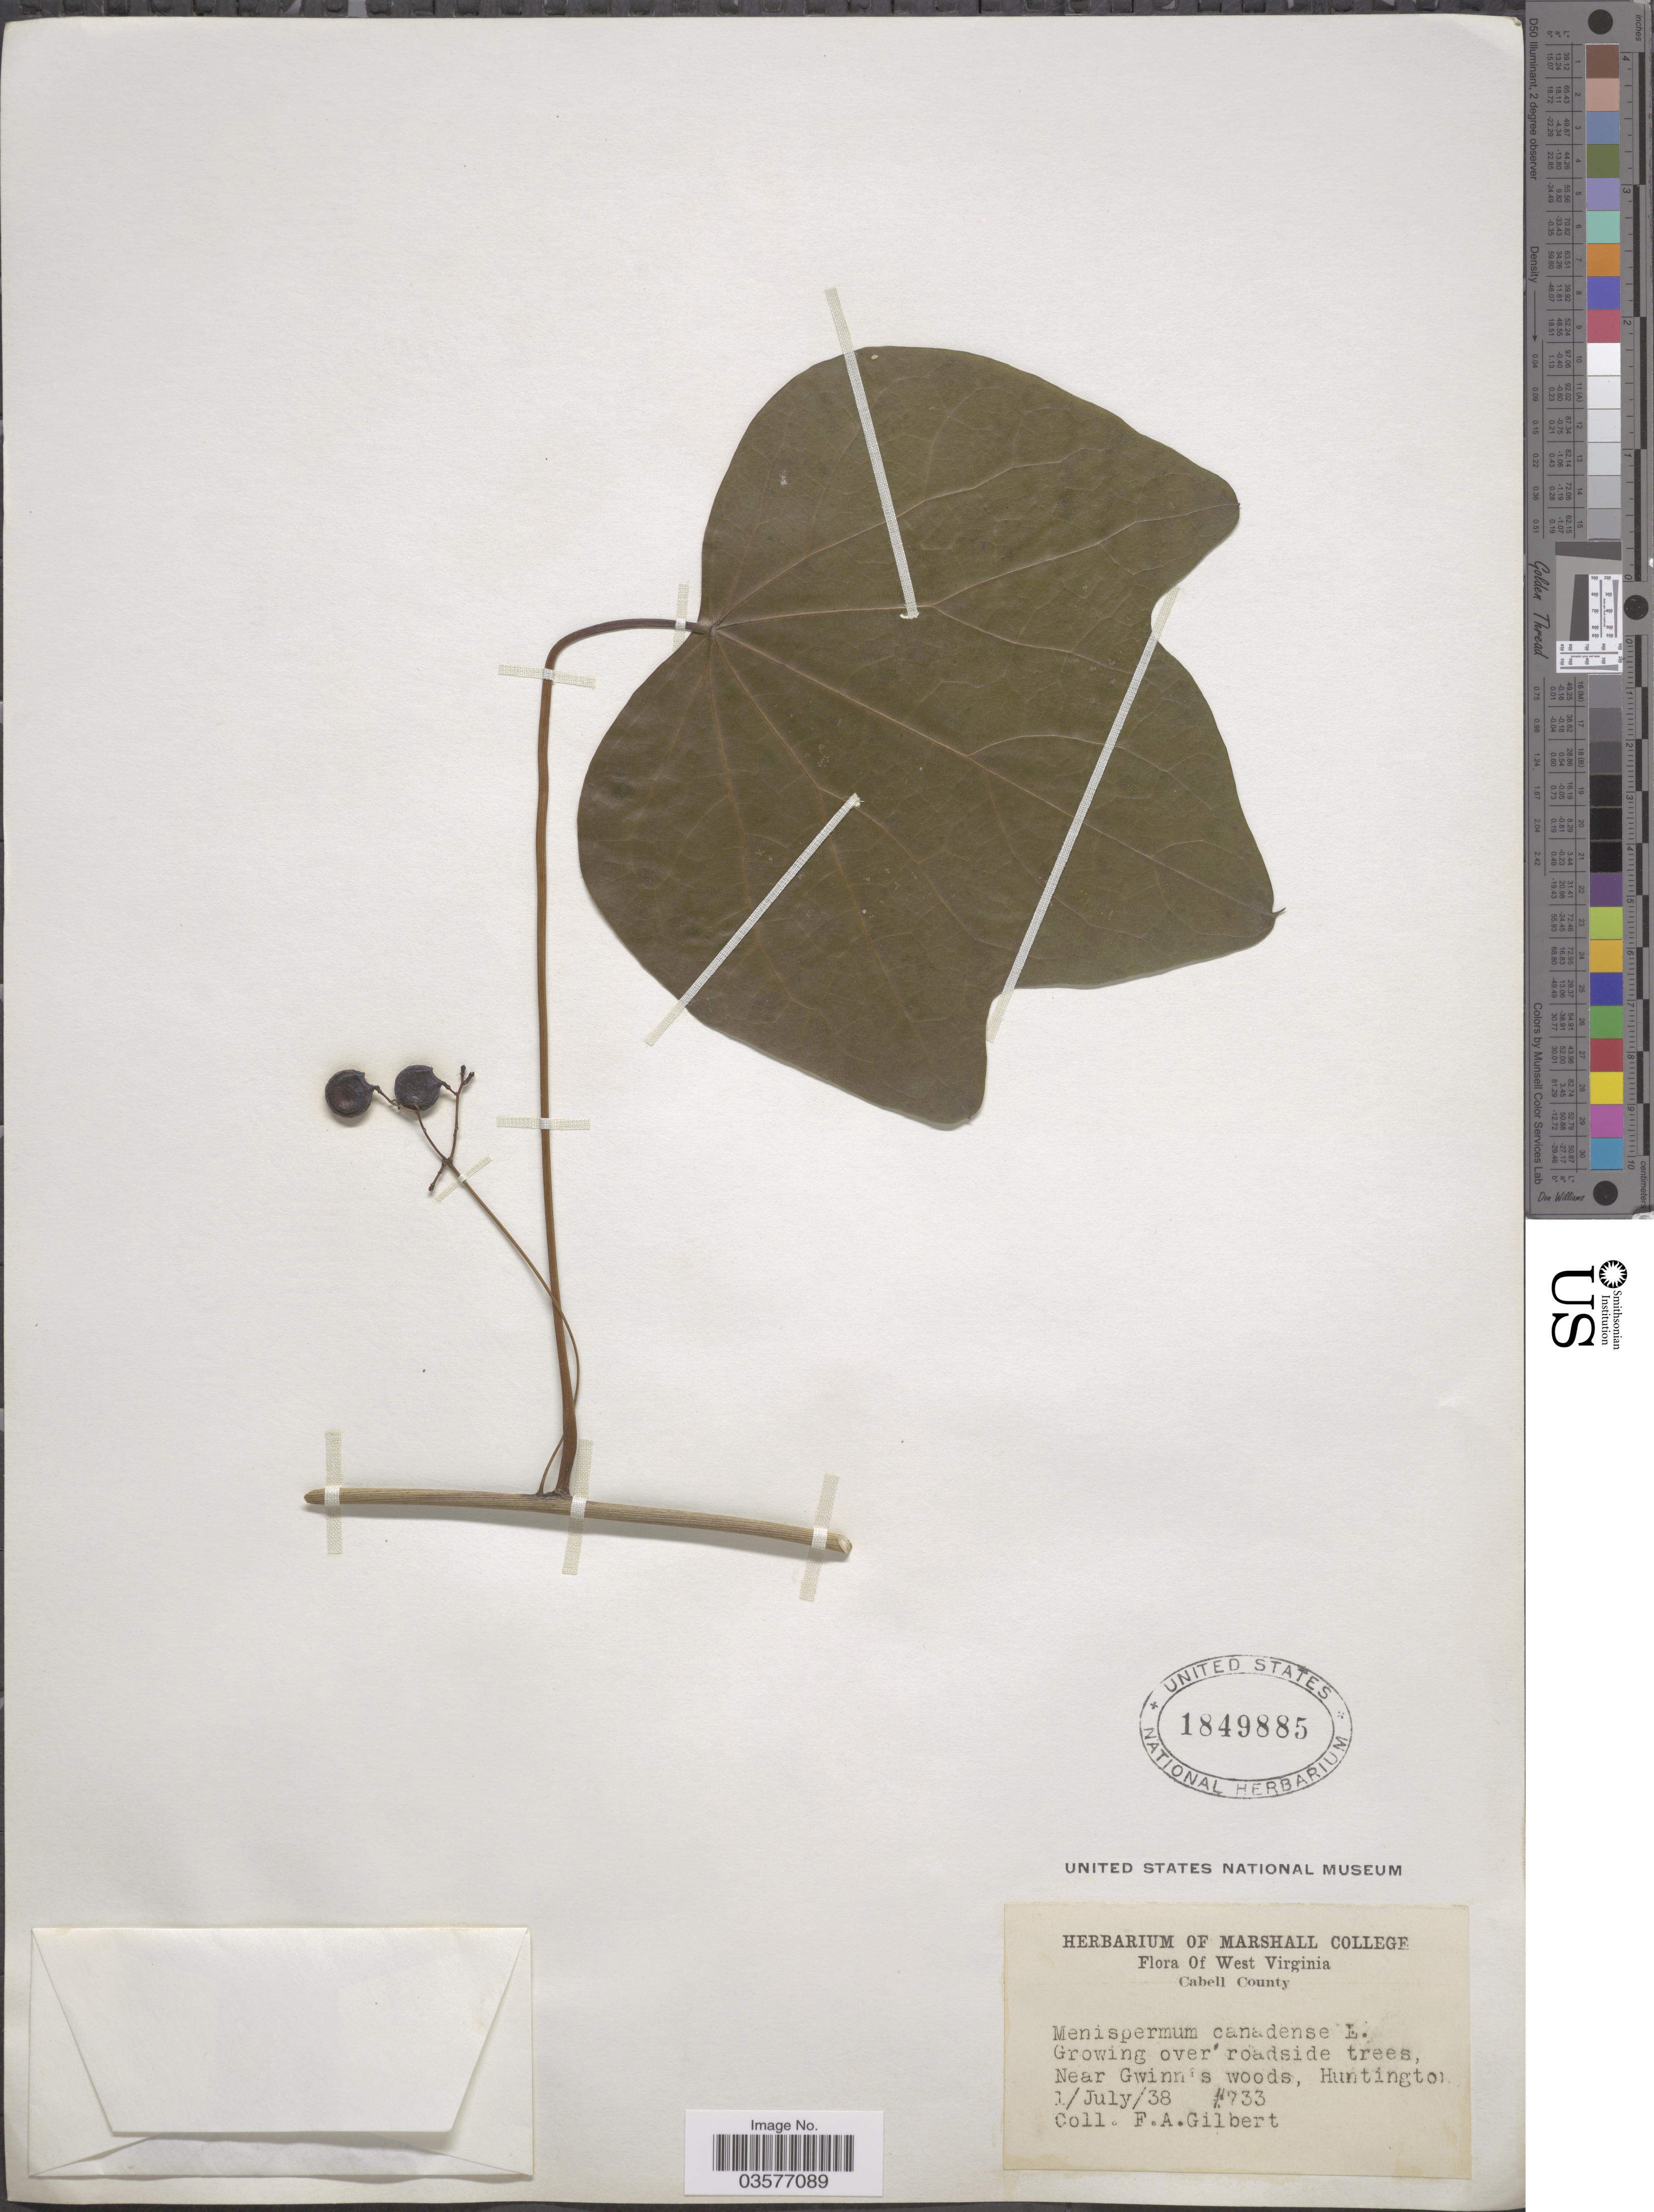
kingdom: Plantae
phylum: Tracheophyta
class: Magnoliopsida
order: Ranunculales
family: Menispermaceae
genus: Menispermum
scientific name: Menispermum canadense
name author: L.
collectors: F. A. Gilbert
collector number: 733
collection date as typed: Transcribed d/m/y: 1/7/38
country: United States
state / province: West Virginia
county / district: Cabell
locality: Cabell County. Near Gwinn's woods. Huntington.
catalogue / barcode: US 1849885